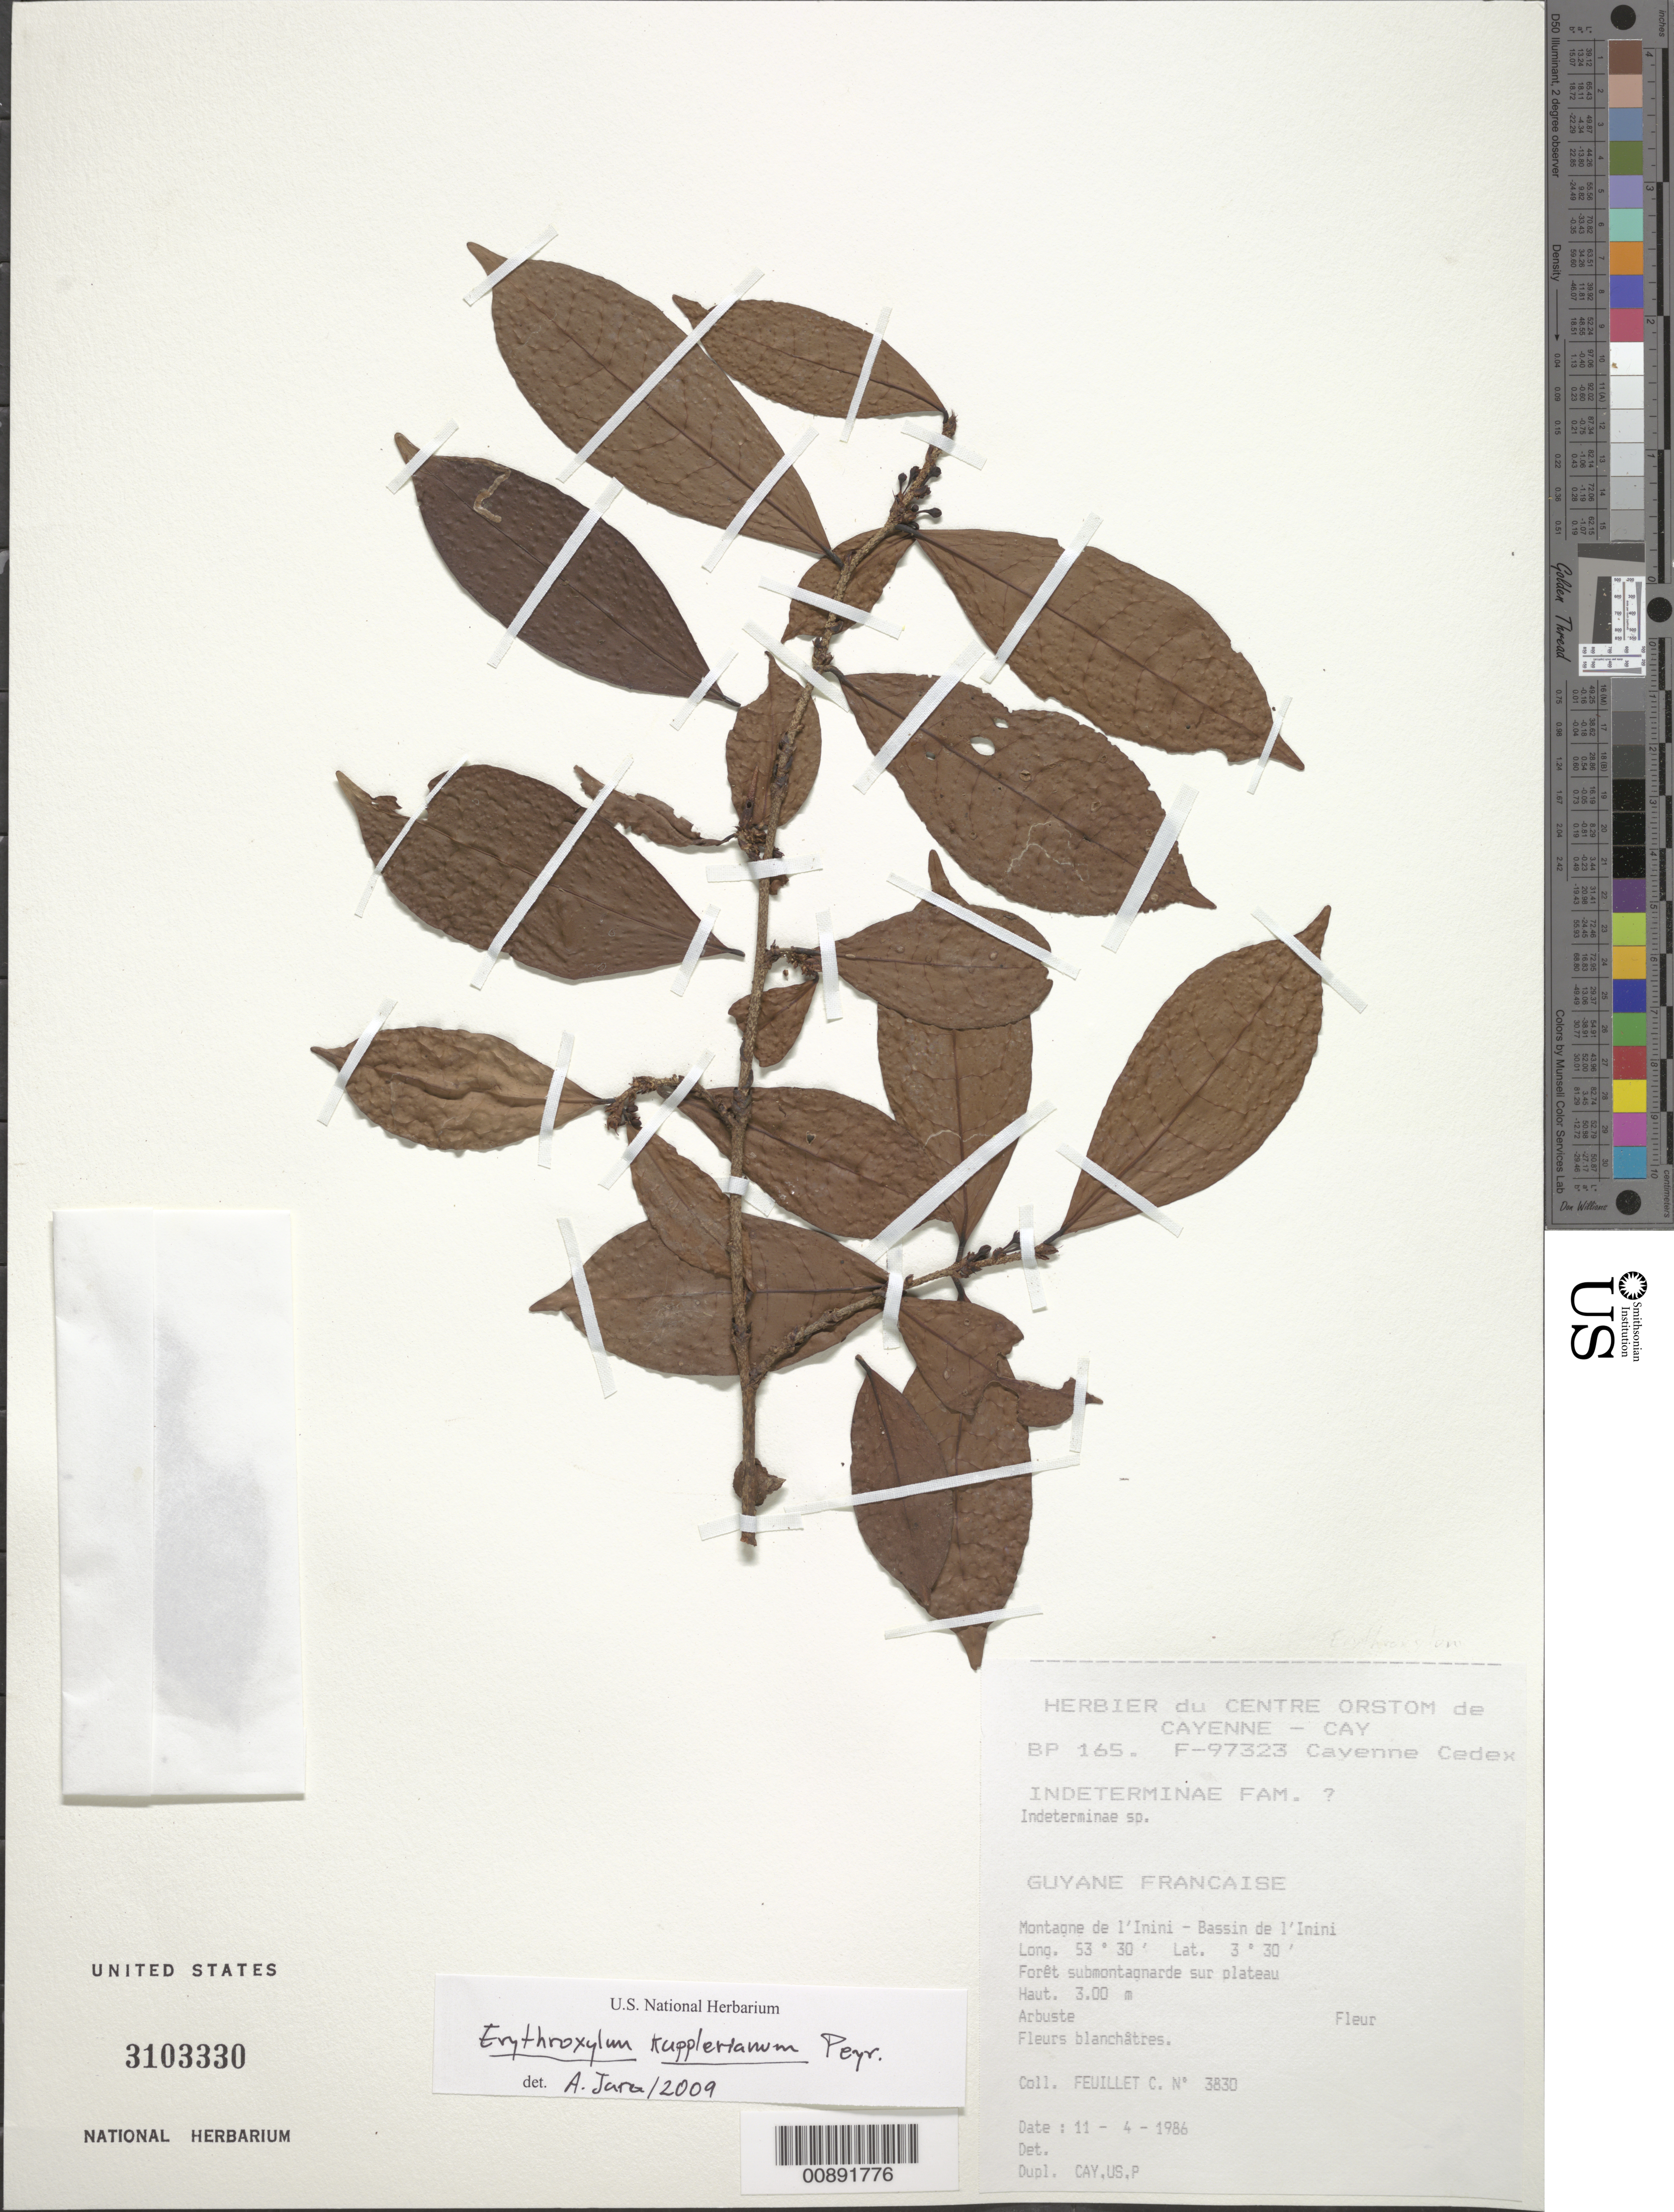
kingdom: Plantae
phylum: Tracheophyta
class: Magnoliopsida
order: Malpighiales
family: Erythroxylaceae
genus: Erythroxylum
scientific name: Erythroxylum kapplerianum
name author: Peyr.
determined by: Java, A.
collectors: C. Feuillet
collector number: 3830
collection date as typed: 11-Apr-86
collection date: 1986-04-11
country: French Guiana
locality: Montagne de l'Inini, Bassin de l'Inini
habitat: Forêt submontagnarde sur plateau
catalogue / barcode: US 3103330